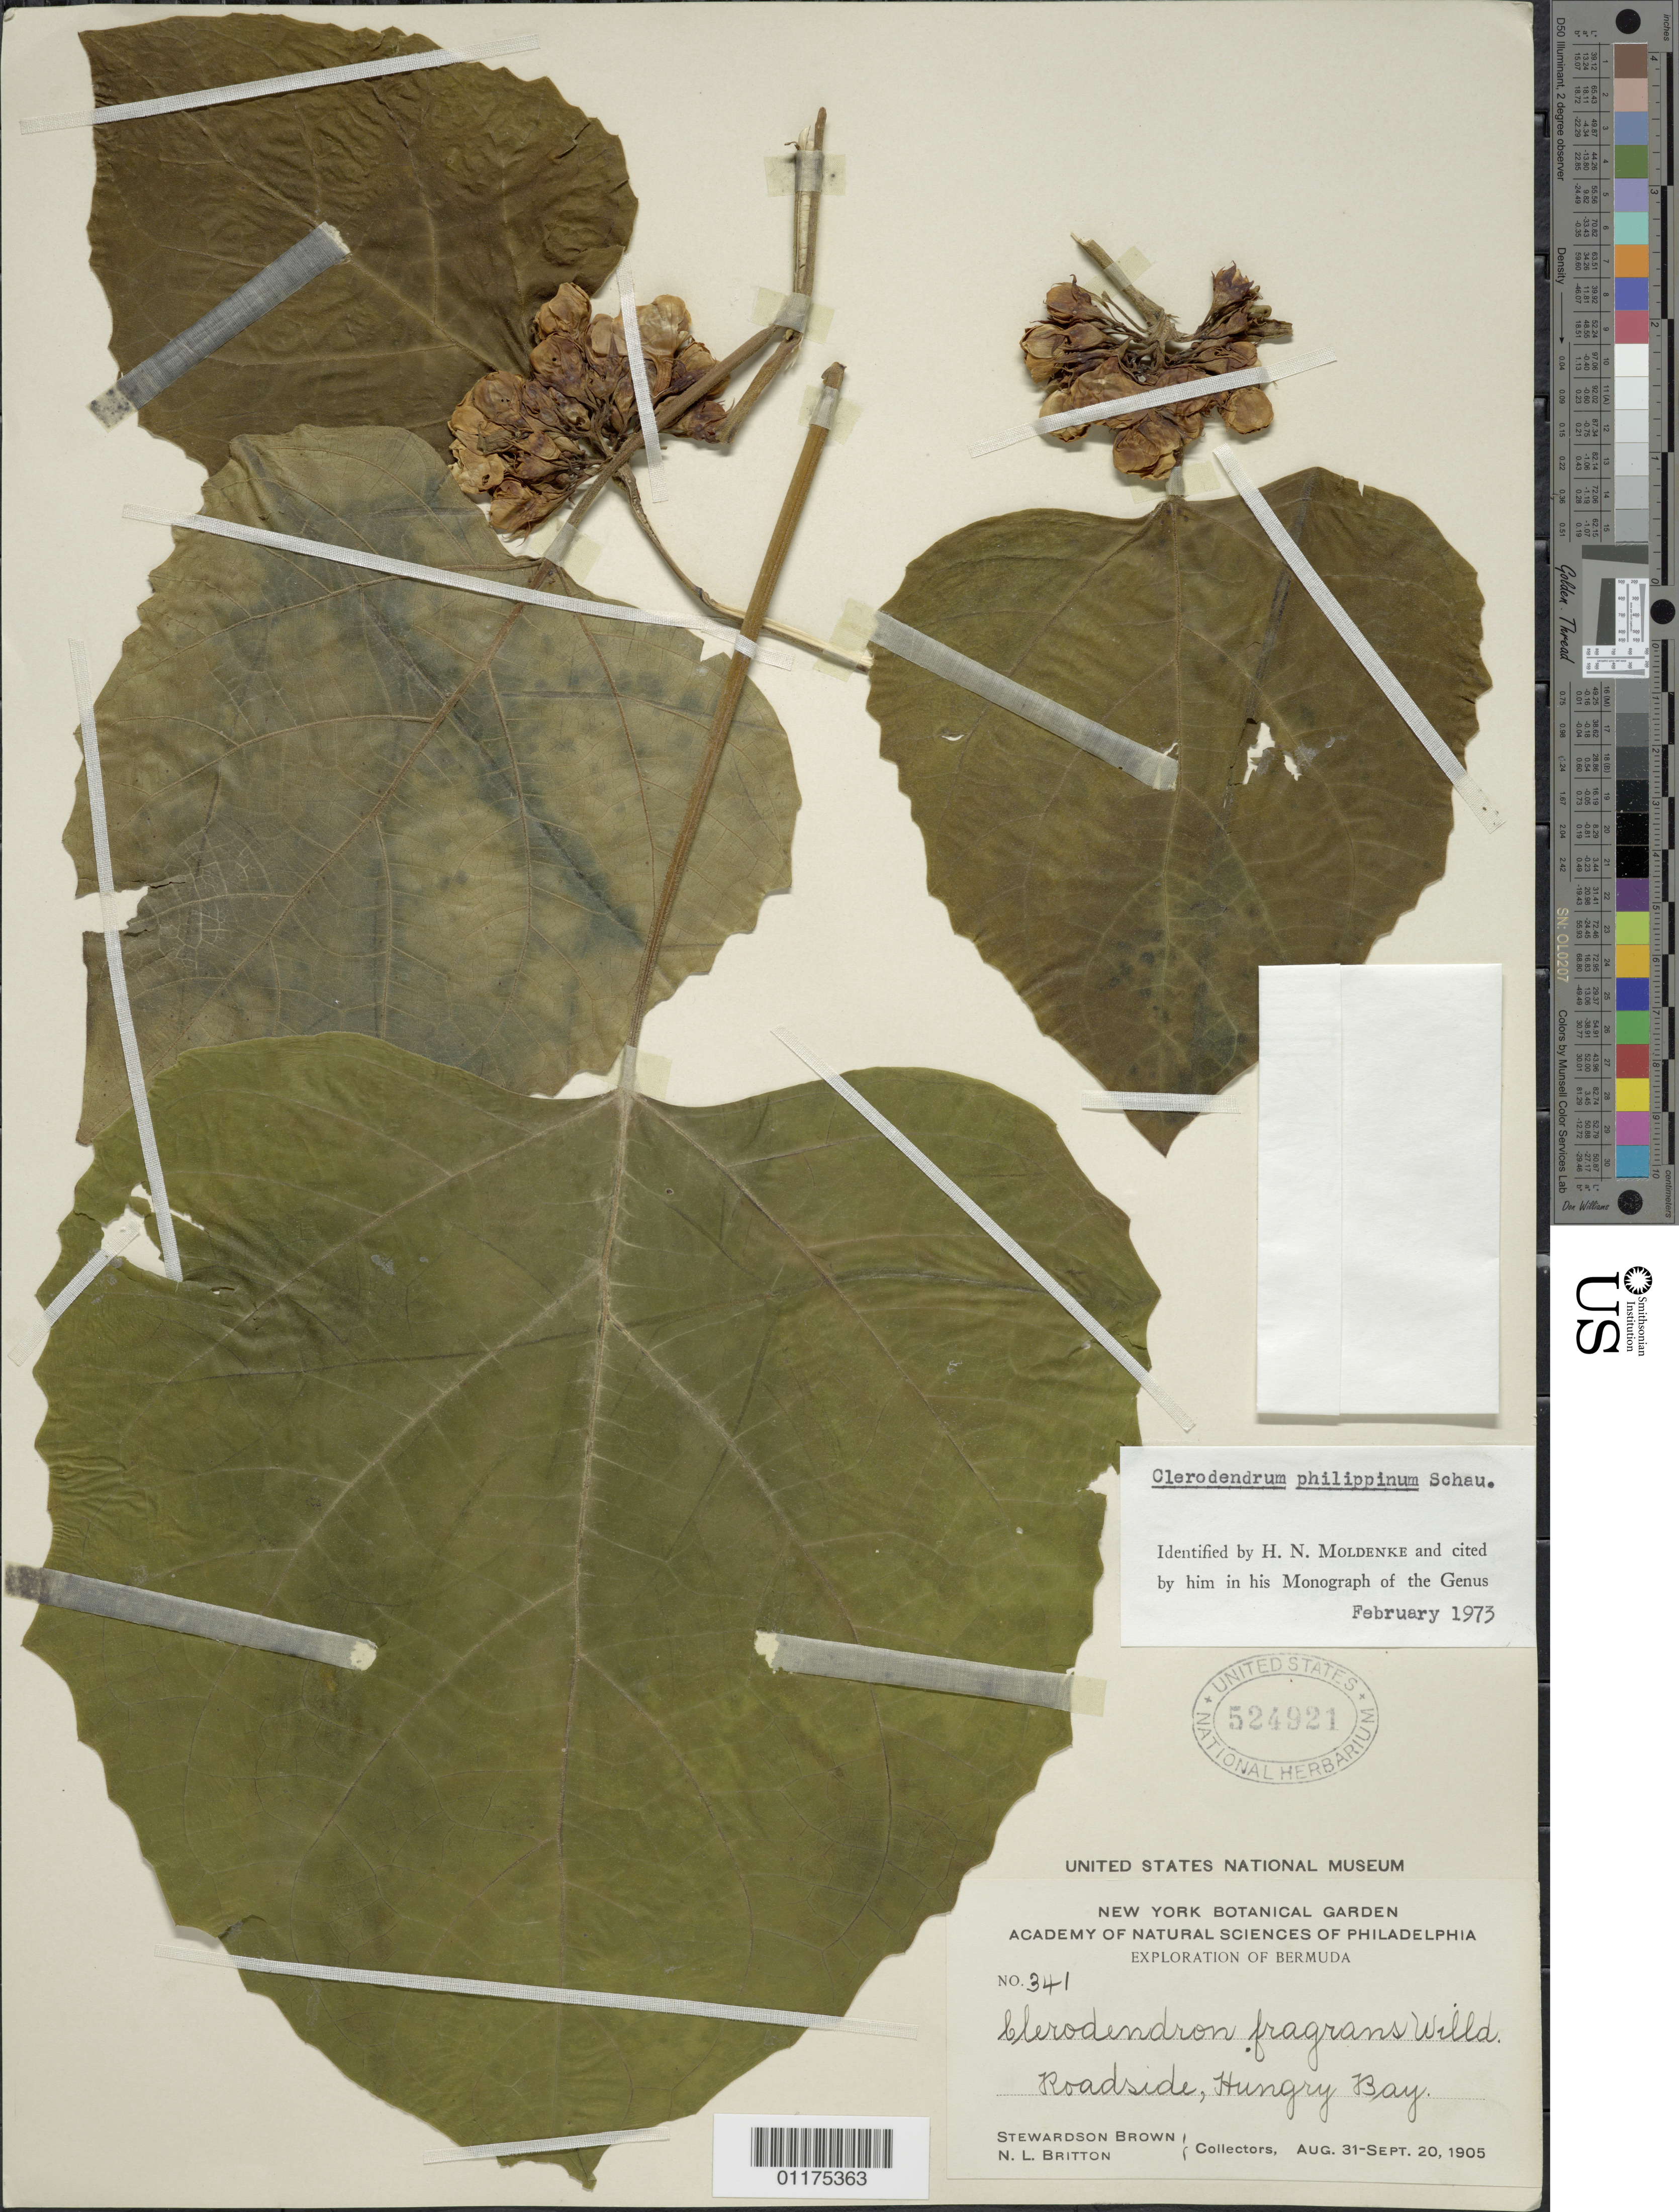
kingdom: Plantae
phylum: Tracheophyta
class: Magnoliopsida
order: Lamiales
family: Lamiaceae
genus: Clerodendrum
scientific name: Clerodendrum philippinum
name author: Schauer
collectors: S. Brown & N. Britton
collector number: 341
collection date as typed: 31 Aug 1905 to 20 Sep 1905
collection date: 1905-08-31/1905-09-20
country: Bermuda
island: Bermuda I.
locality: Hungry Bay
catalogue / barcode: US 524921